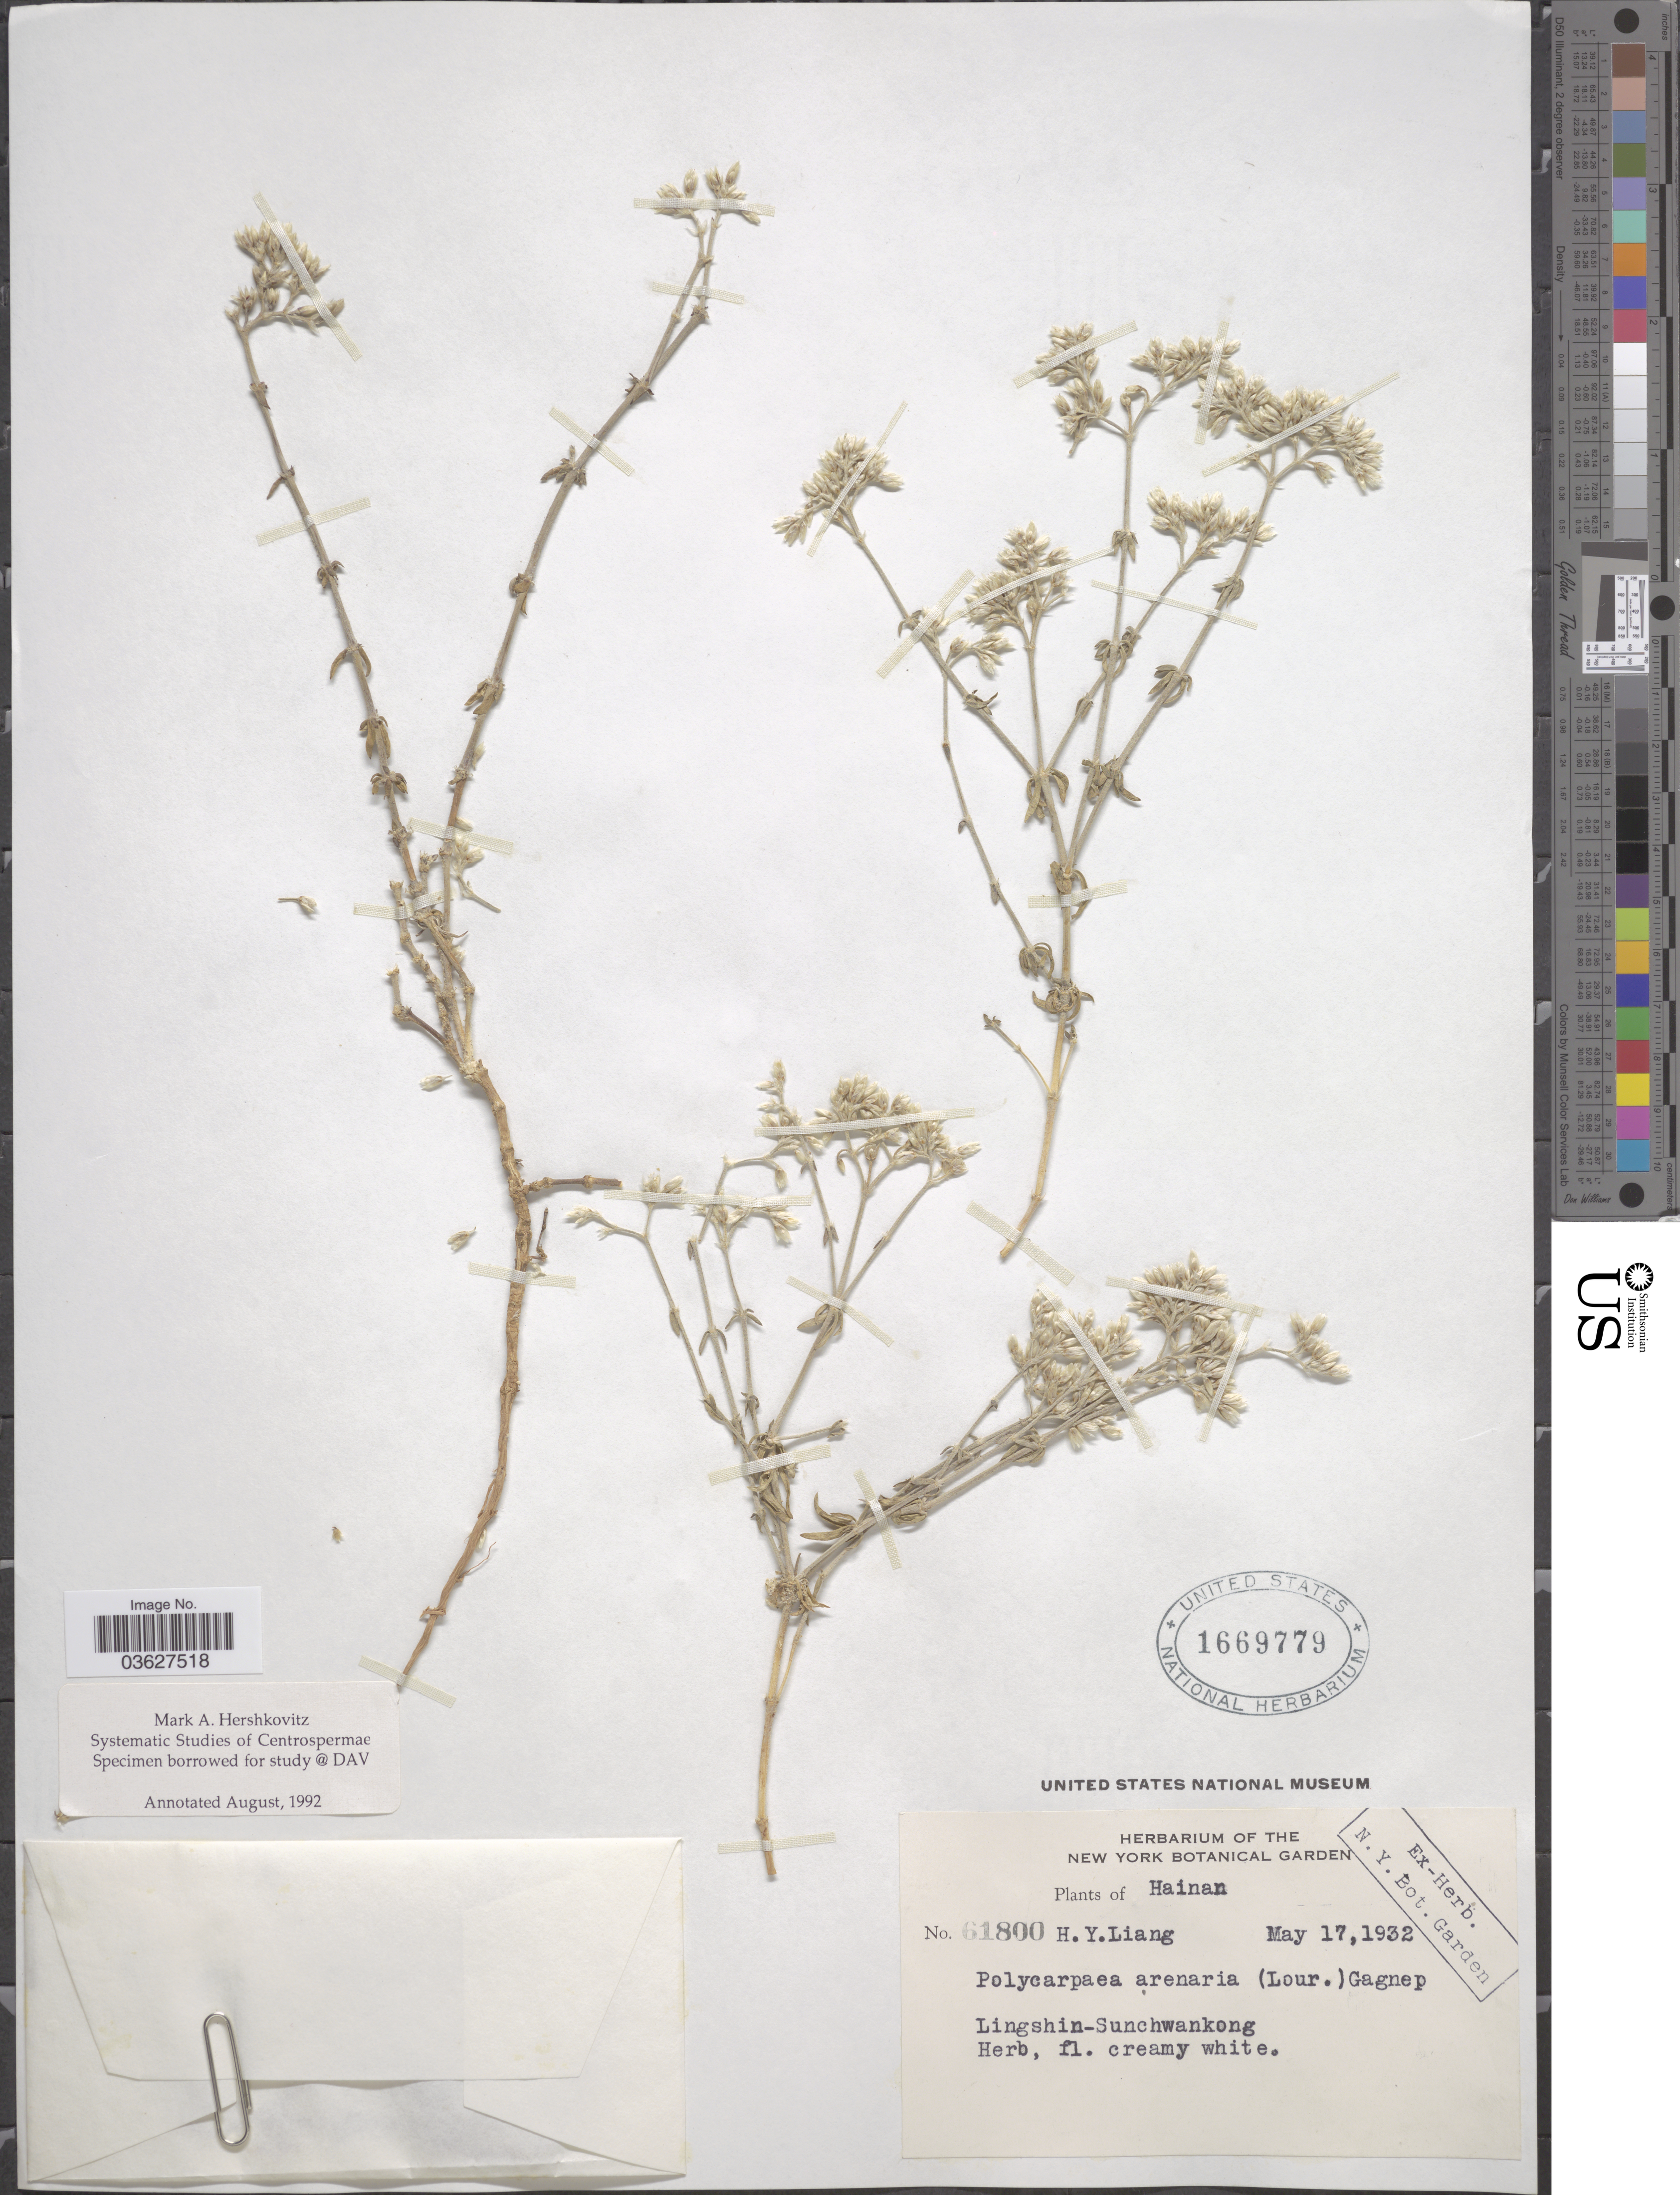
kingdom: Plantae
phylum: Tracheophyta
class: Magnoliopsida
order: Caryophyllales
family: Caryophyllaceae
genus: Polycarpaea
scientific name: Polycarpaea arenaria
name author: Gagnep.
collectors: H. Y. Liang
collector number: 61800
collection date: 1932-05-17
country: China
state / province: Hainan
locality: Lingshin - Sunchwankong.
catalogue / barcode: US 1669779